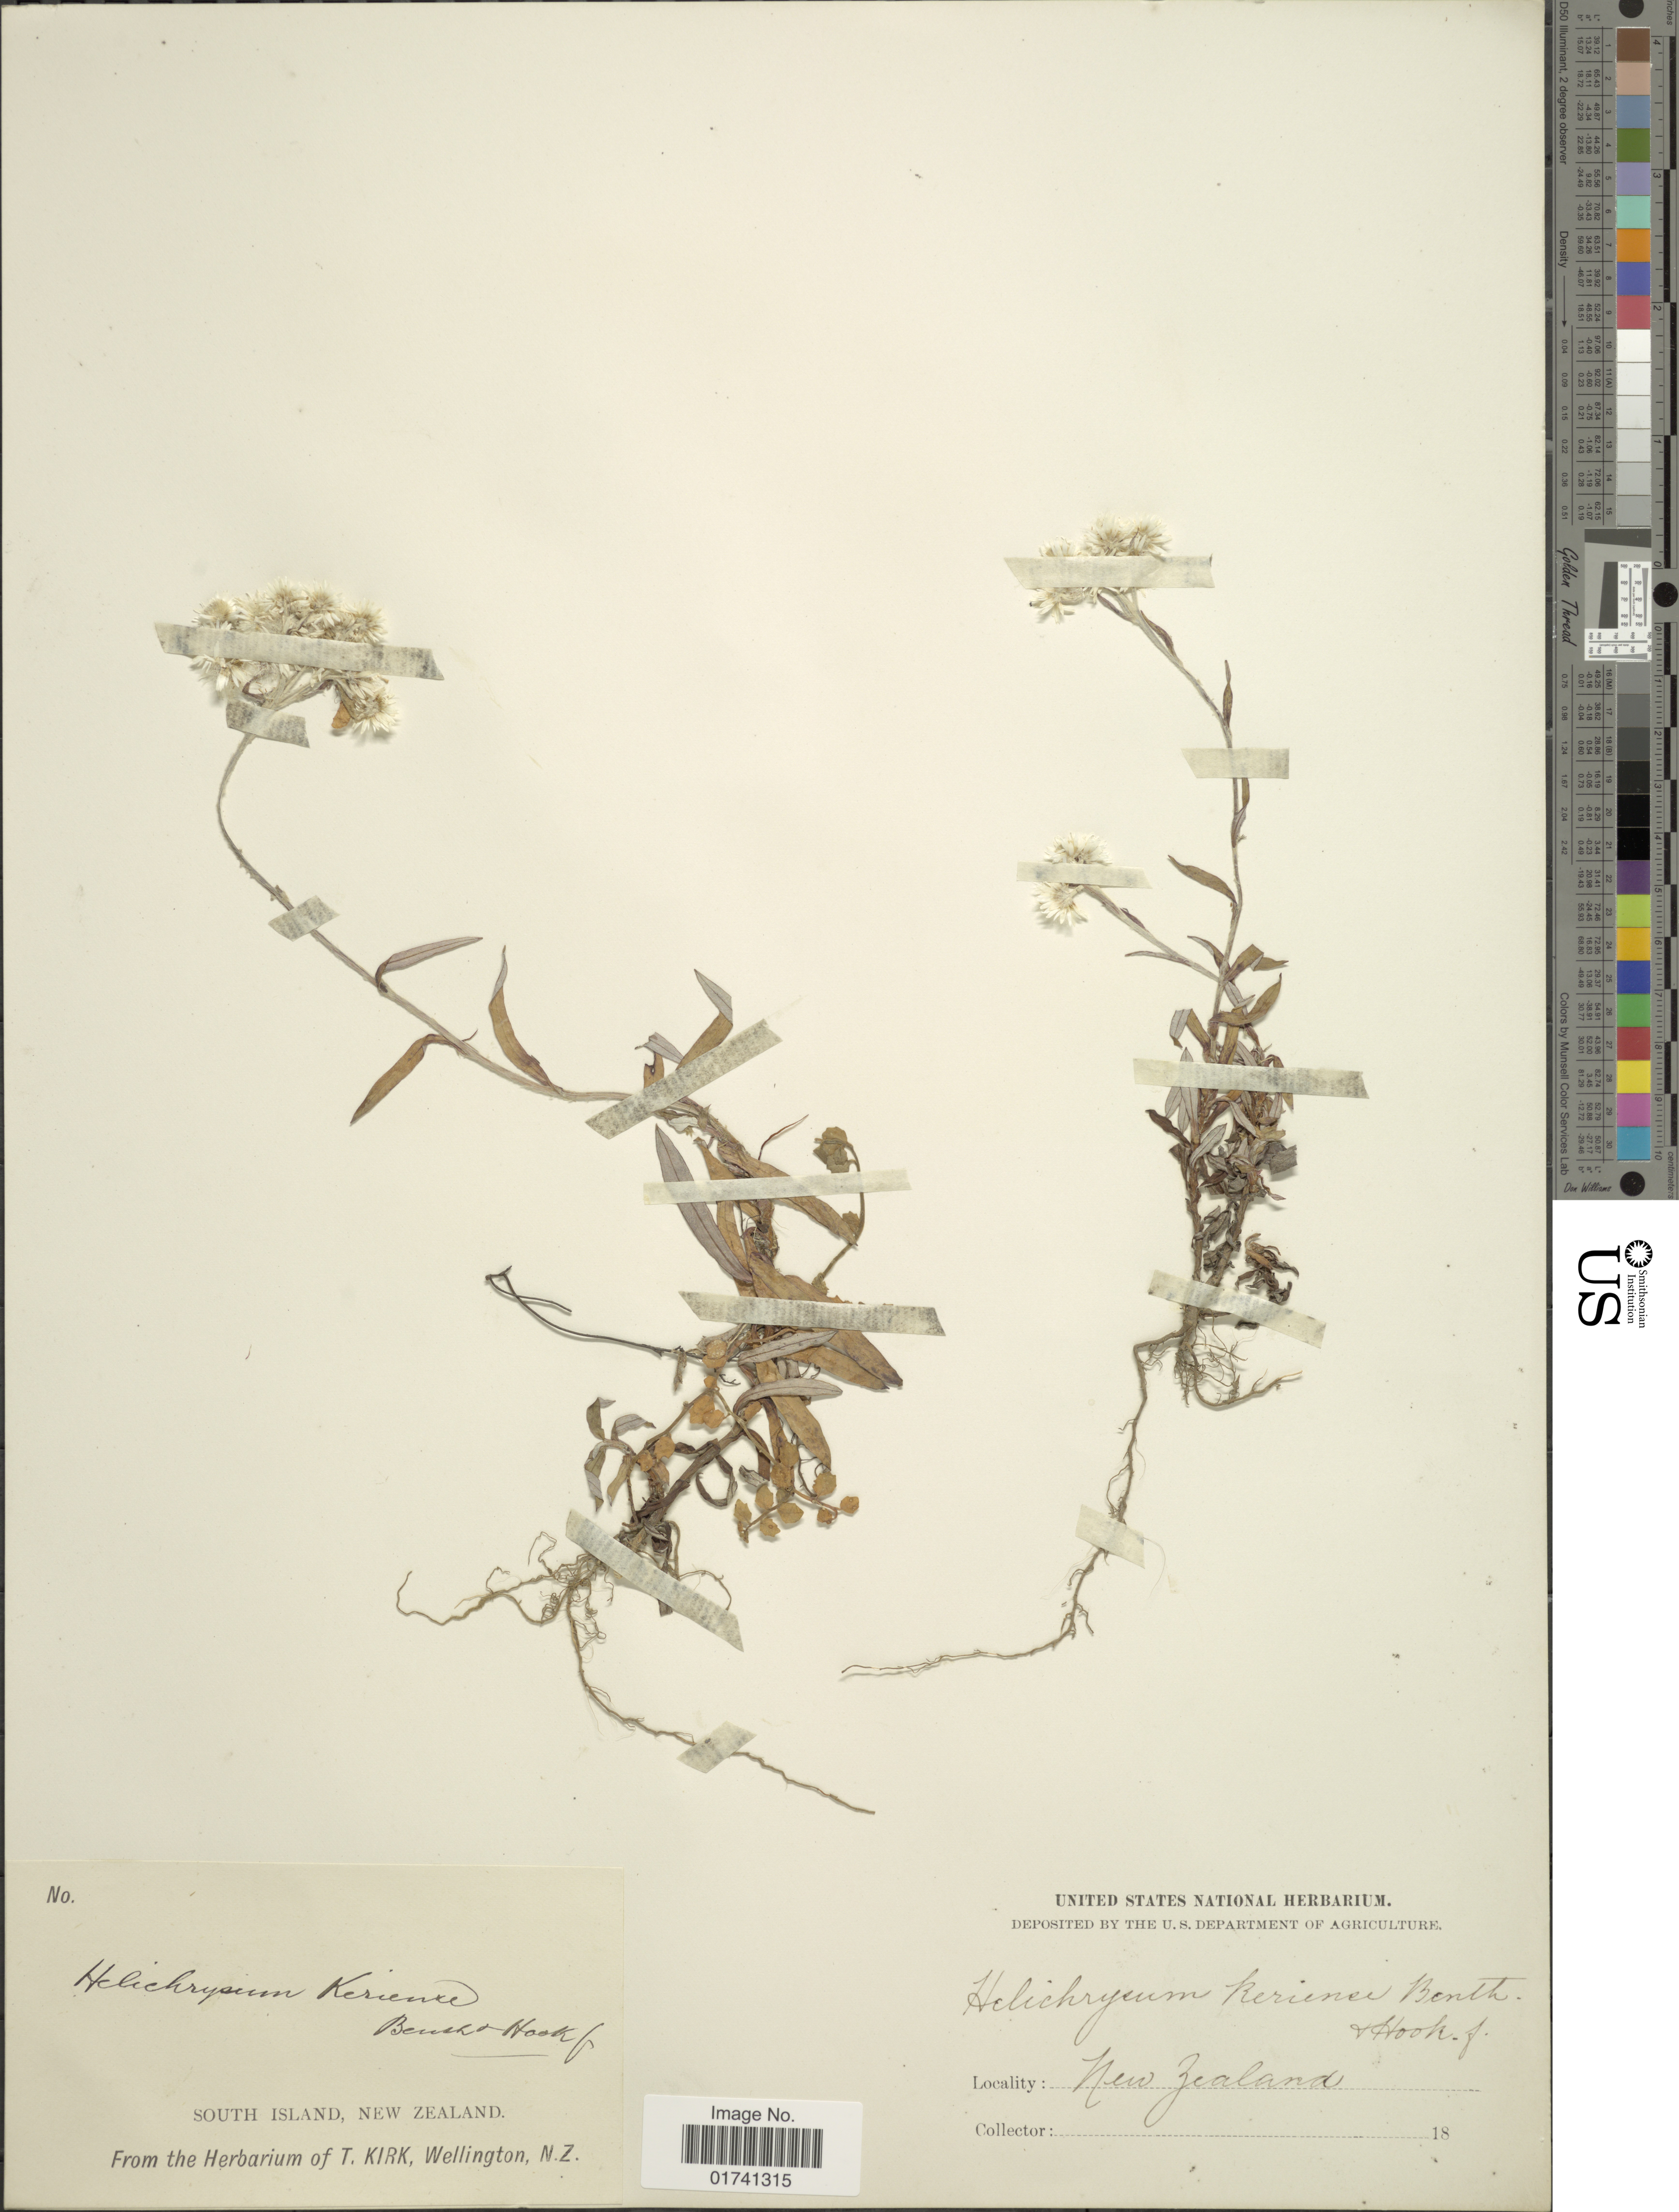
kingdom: Plantae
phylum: Tracheophyta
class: Magnoliopsida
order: Asterales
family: Asteraceae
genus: Anaphalioides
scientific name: Anaphalioides trinervis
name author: (G. Forst.) Anderb.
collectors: ex Herb. T. Kirk, Wellington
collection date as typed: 18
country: New Zealand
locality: South Island.